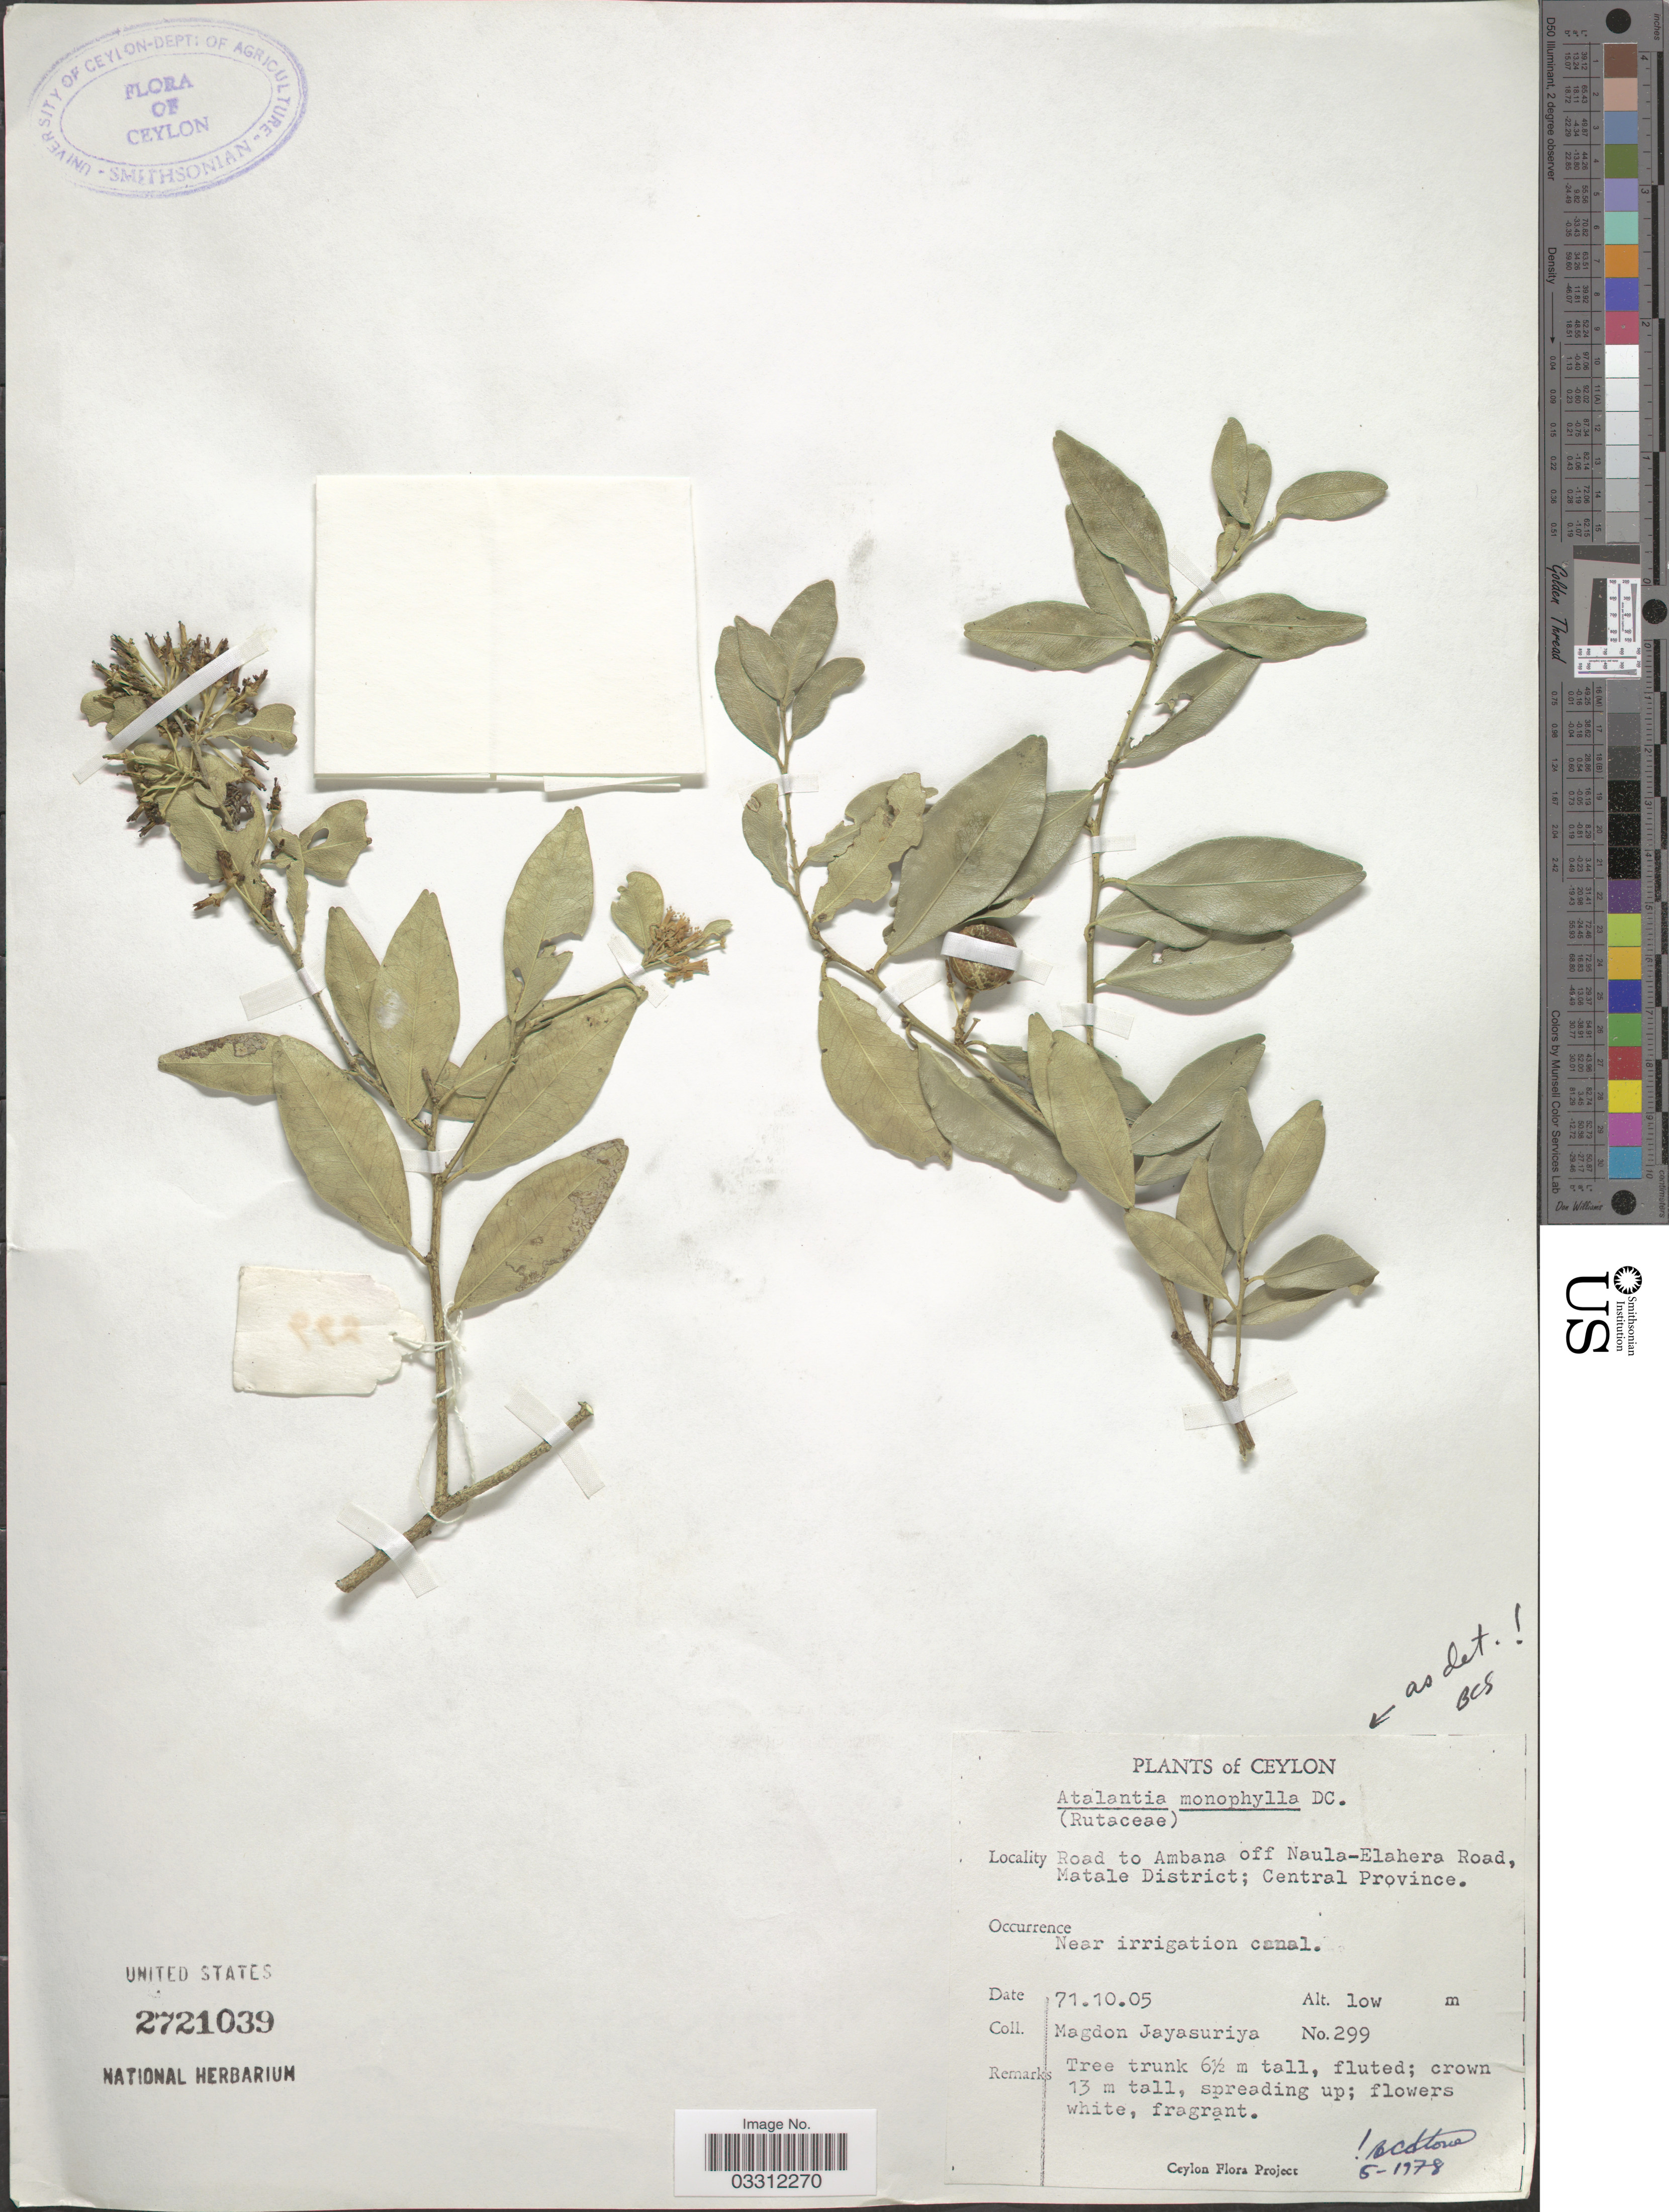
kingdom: Plantae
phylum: Tracheophyta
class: Magnoliopsida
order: Sapindales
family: Rutaceae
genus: Atalantia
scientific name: Atalantia monophylla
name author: (L.) DC.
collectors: A. H. Jayasuriya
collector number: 299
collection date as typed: Transcribed d/m/y: 5/10/71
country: Sri Lanka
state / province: Central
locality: Ceylon, Road to Ambana off Naula-Elahera Road, Matale District.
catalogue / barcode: US 2721039